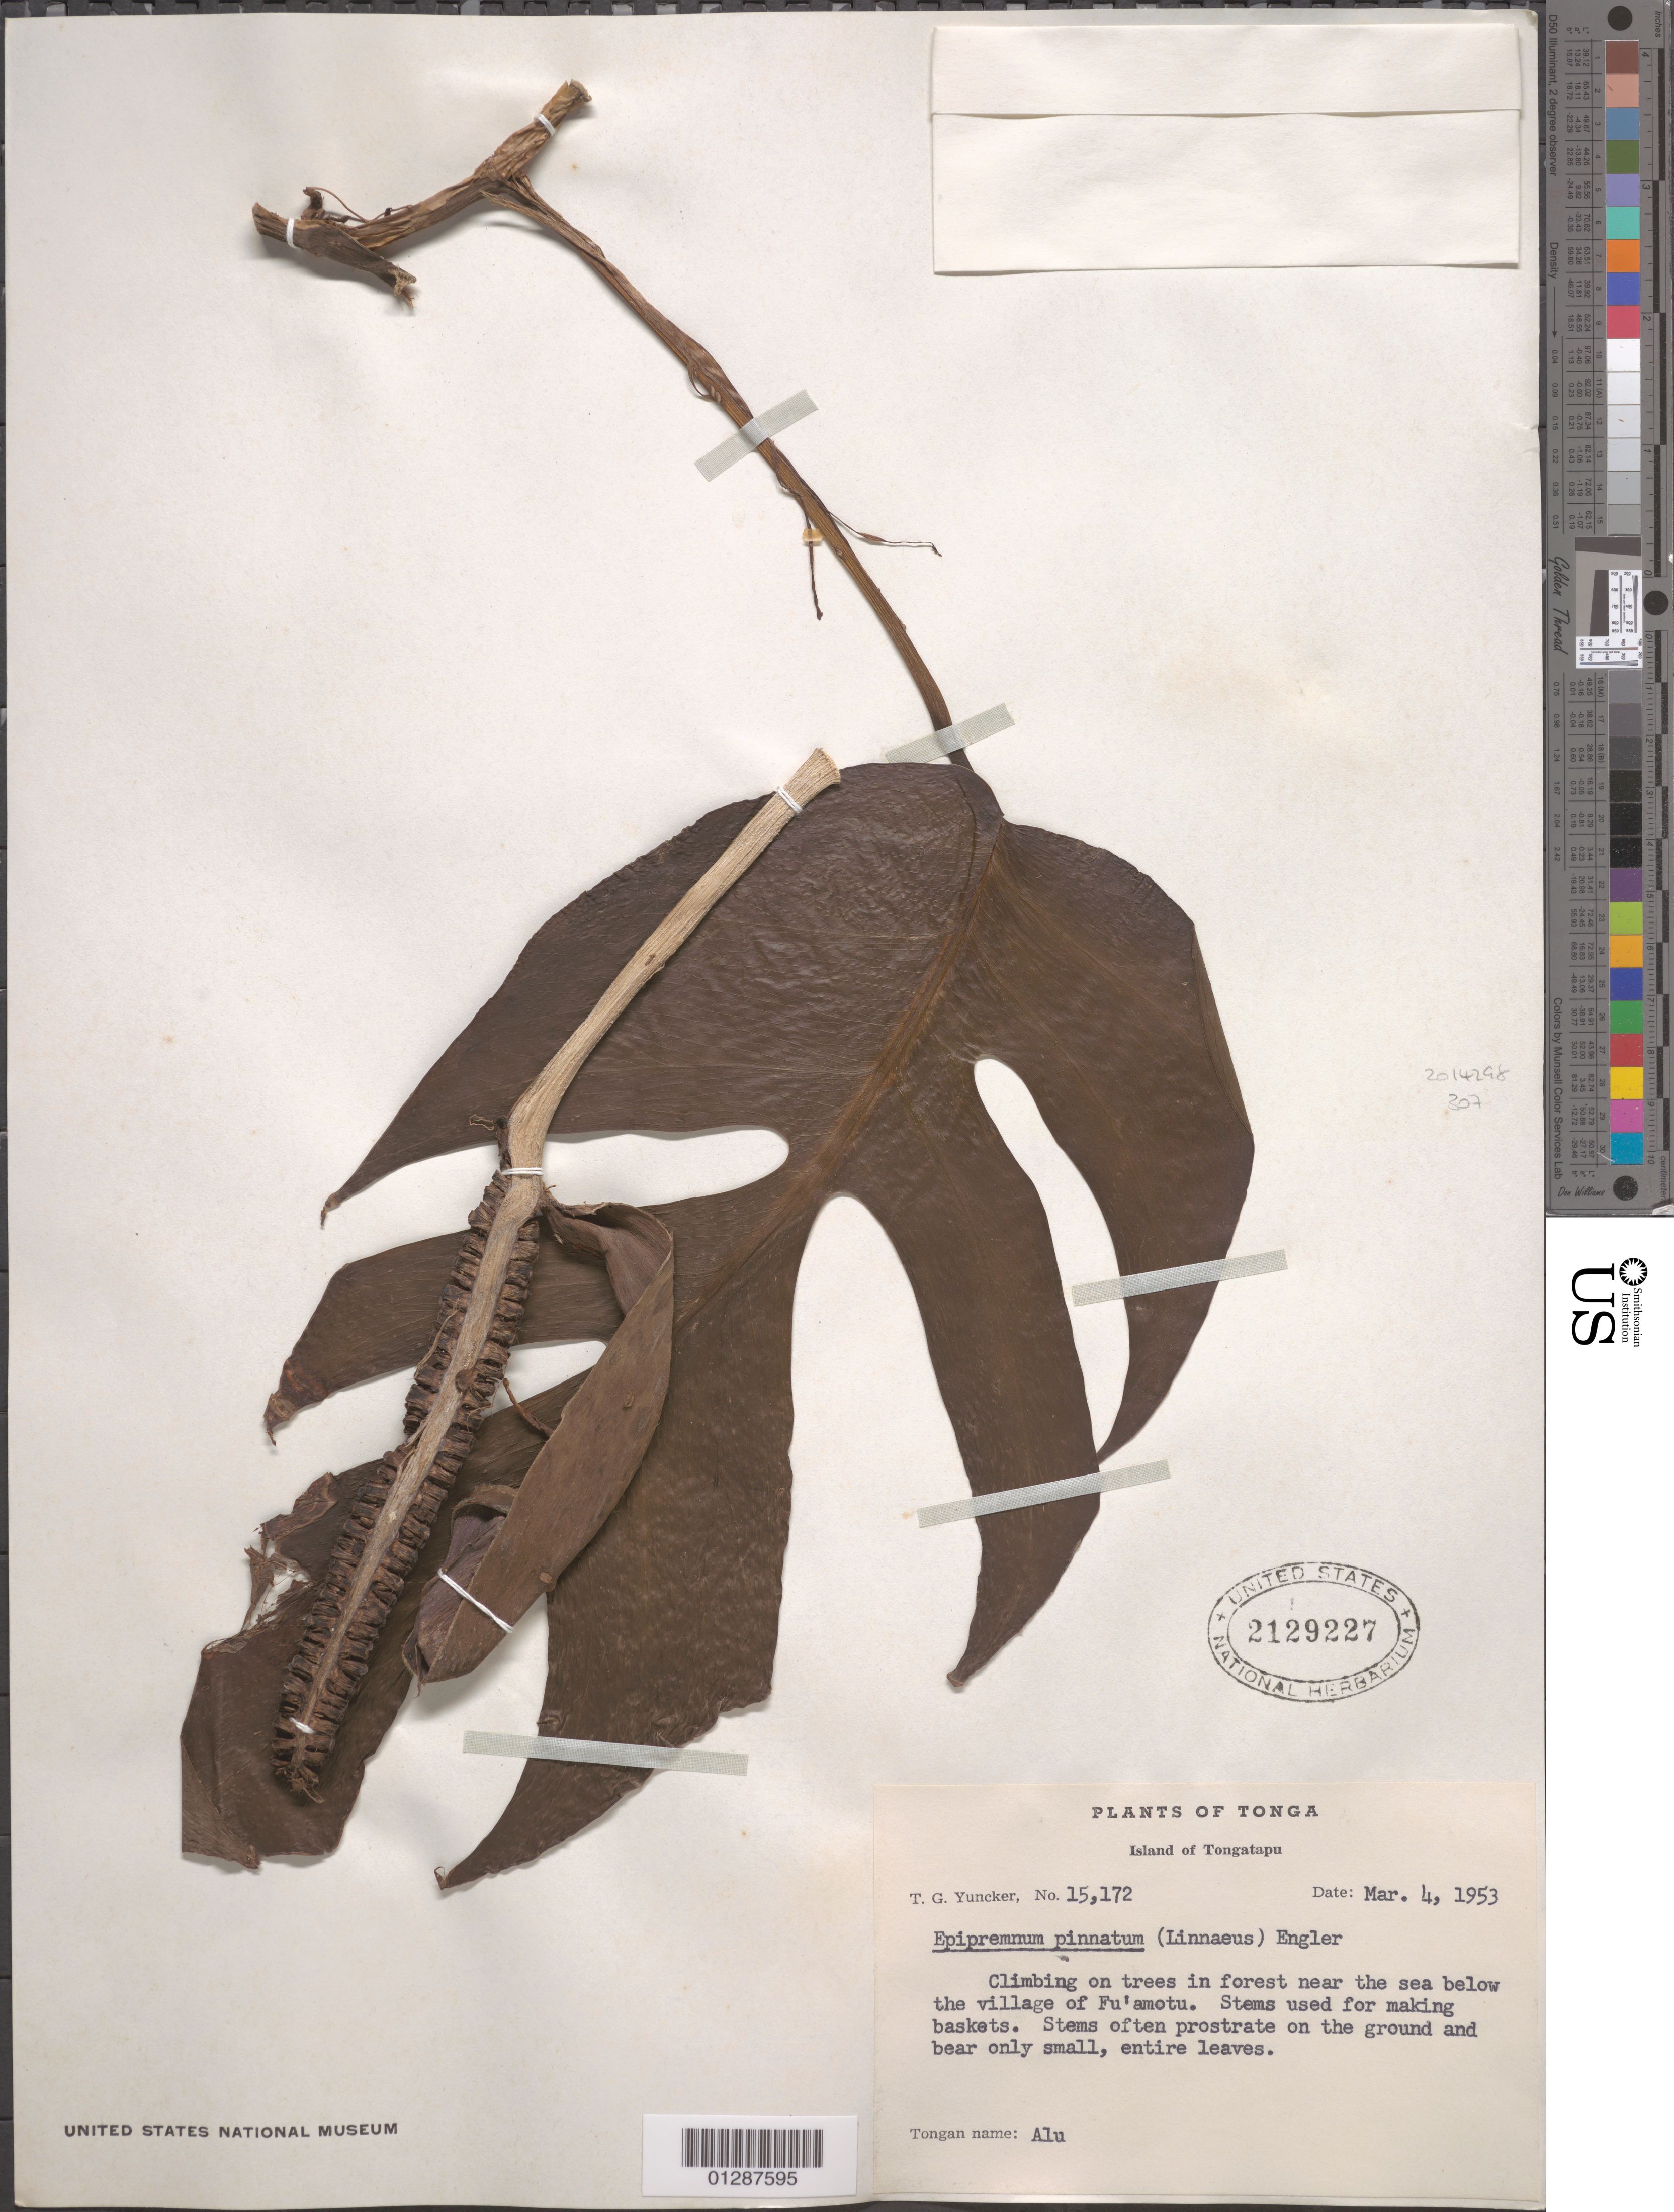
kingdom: Plantae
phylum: Tracheophyta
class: Liliopsida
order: Alismatales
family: Araceae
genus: Epipremnum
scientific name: Epipremnum pinnatum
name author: (L.) Engl.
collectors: T. G. Yuncker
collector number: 15172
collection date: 1953-03-04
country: Tonga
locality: Island of Tongatapu. In forest near the sea below the village of Fu'amotu.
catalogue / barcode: US 2129227